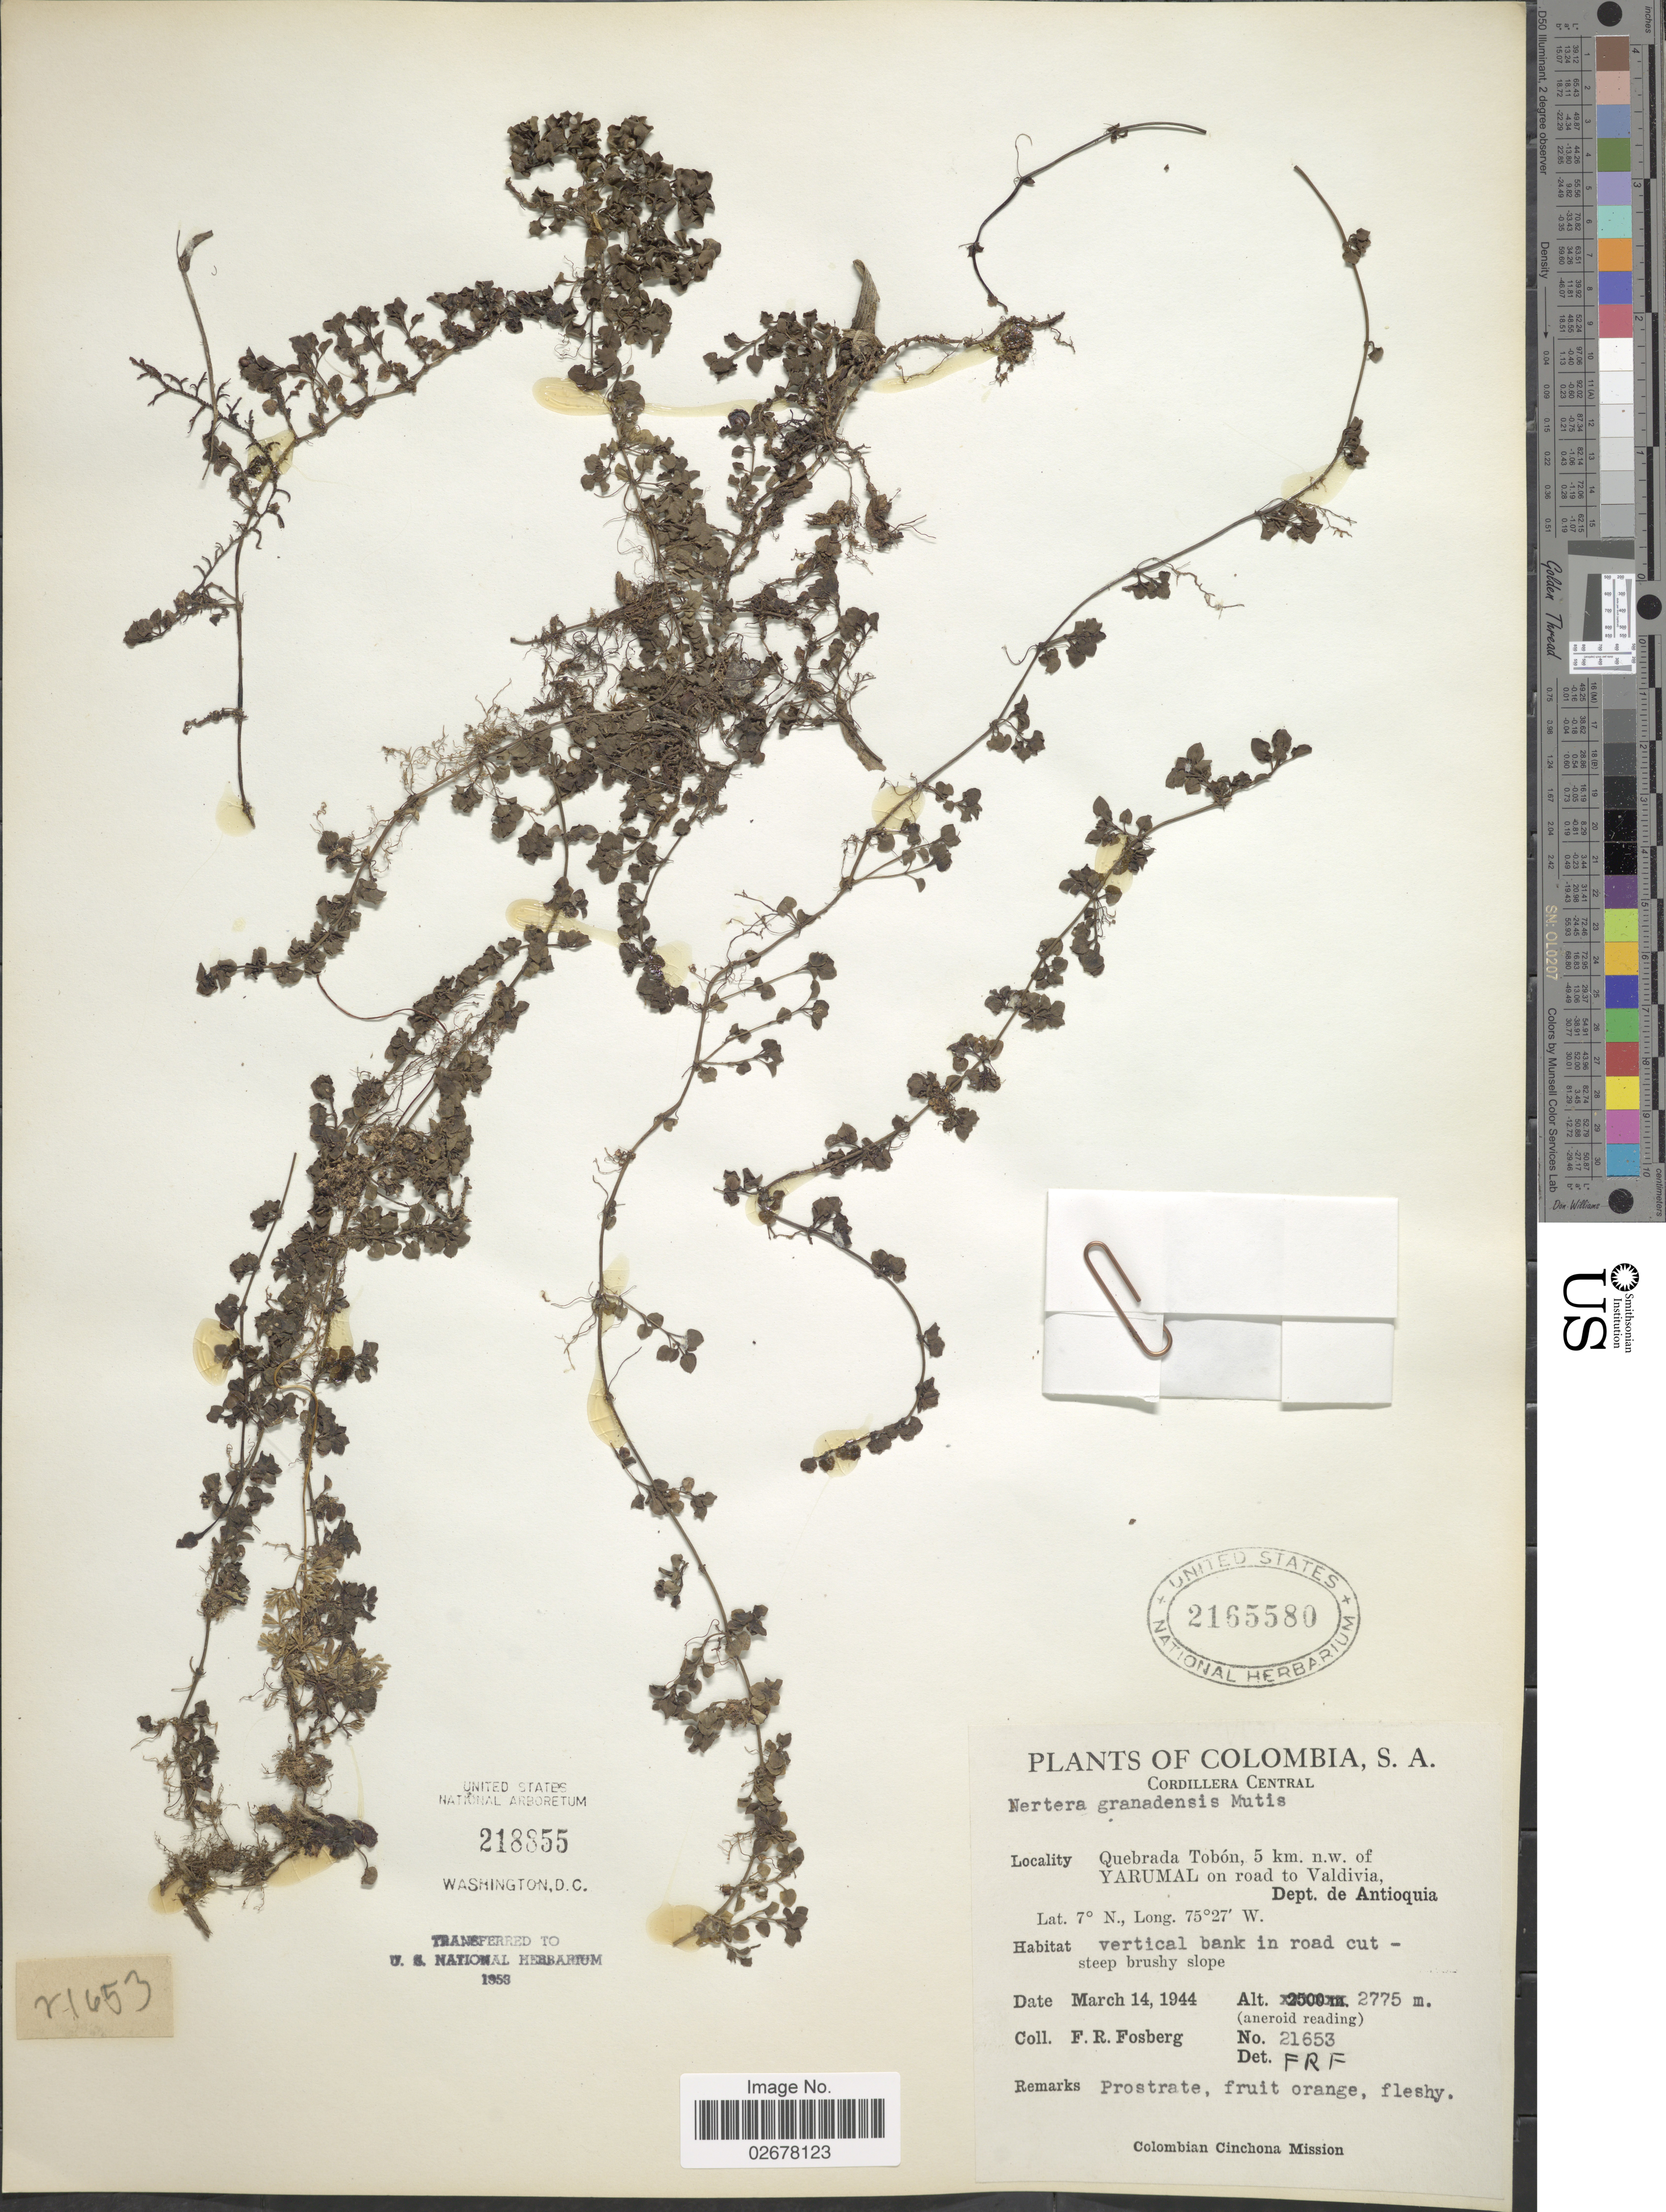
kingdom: Plantae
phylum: Tracheophyta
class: Magnoliopsida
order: Gentianales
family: Rubiaceae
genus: Nertera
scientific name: Nertera depressa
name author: Banks & Sol. ex Gaertn.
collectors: F. R. Fosberg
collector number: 21653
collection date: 1944-03-14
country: Colombia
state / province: Antioquia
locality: Cordillera Central, Quebrada Tobón, 5 km n.w. of Yarumal on road to Valdivia, Dept. de Antioquia, vertical bank in road cut - steep brushy slope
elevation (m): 2775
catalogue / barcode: US 2165580